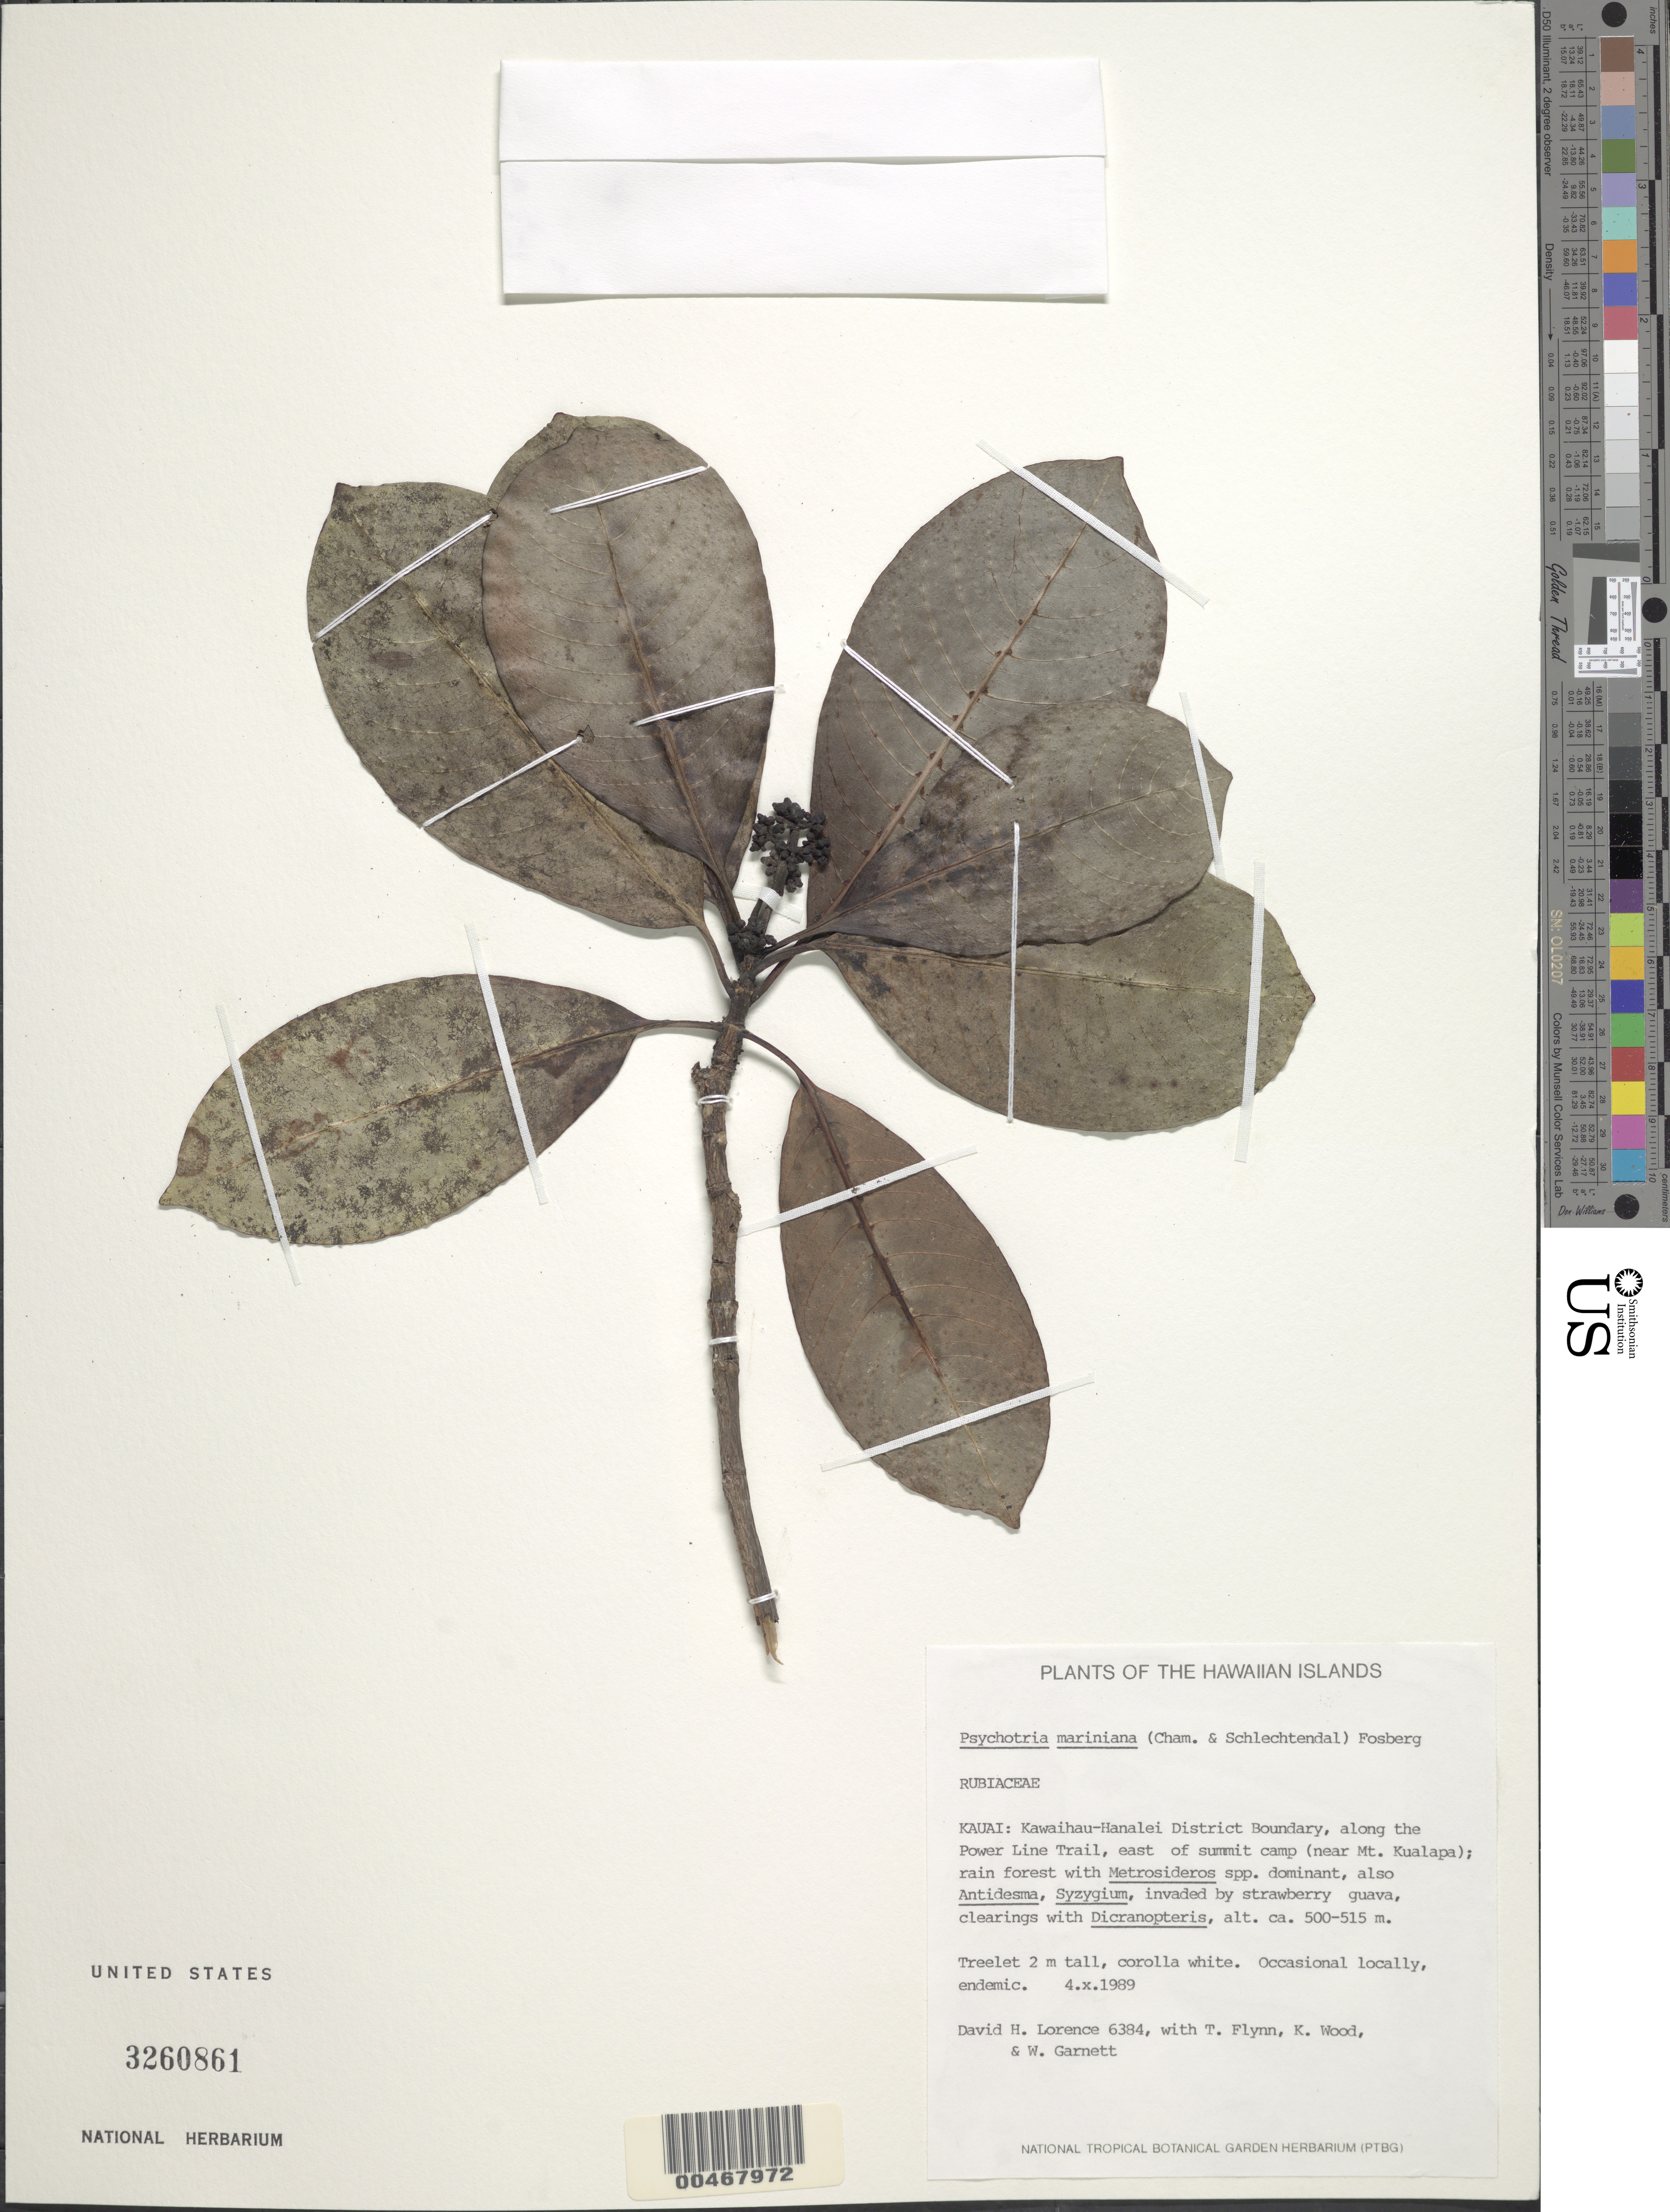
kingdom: Plantae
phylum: Tracheophyta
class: Magnoliopsida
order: Gentianales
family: Rubiaceae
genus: Psychotria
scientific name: Psychotria mariniana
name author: (Cham. & Schltdl.) Fosberg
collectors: D. Lorence, T. W. Flynn, K. Wood & W. Garnett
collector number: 6384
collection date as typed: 4 Oct 1989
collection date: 1989-10-04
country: United States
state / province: Hawaii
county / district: Kauai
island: Kaua'i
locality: Kawaihau-Hanalei Dist. Boundary, along the Power Line Trail, E of summit camp (near Mt. Kualapa)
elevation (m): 500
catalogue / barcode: US 3260861